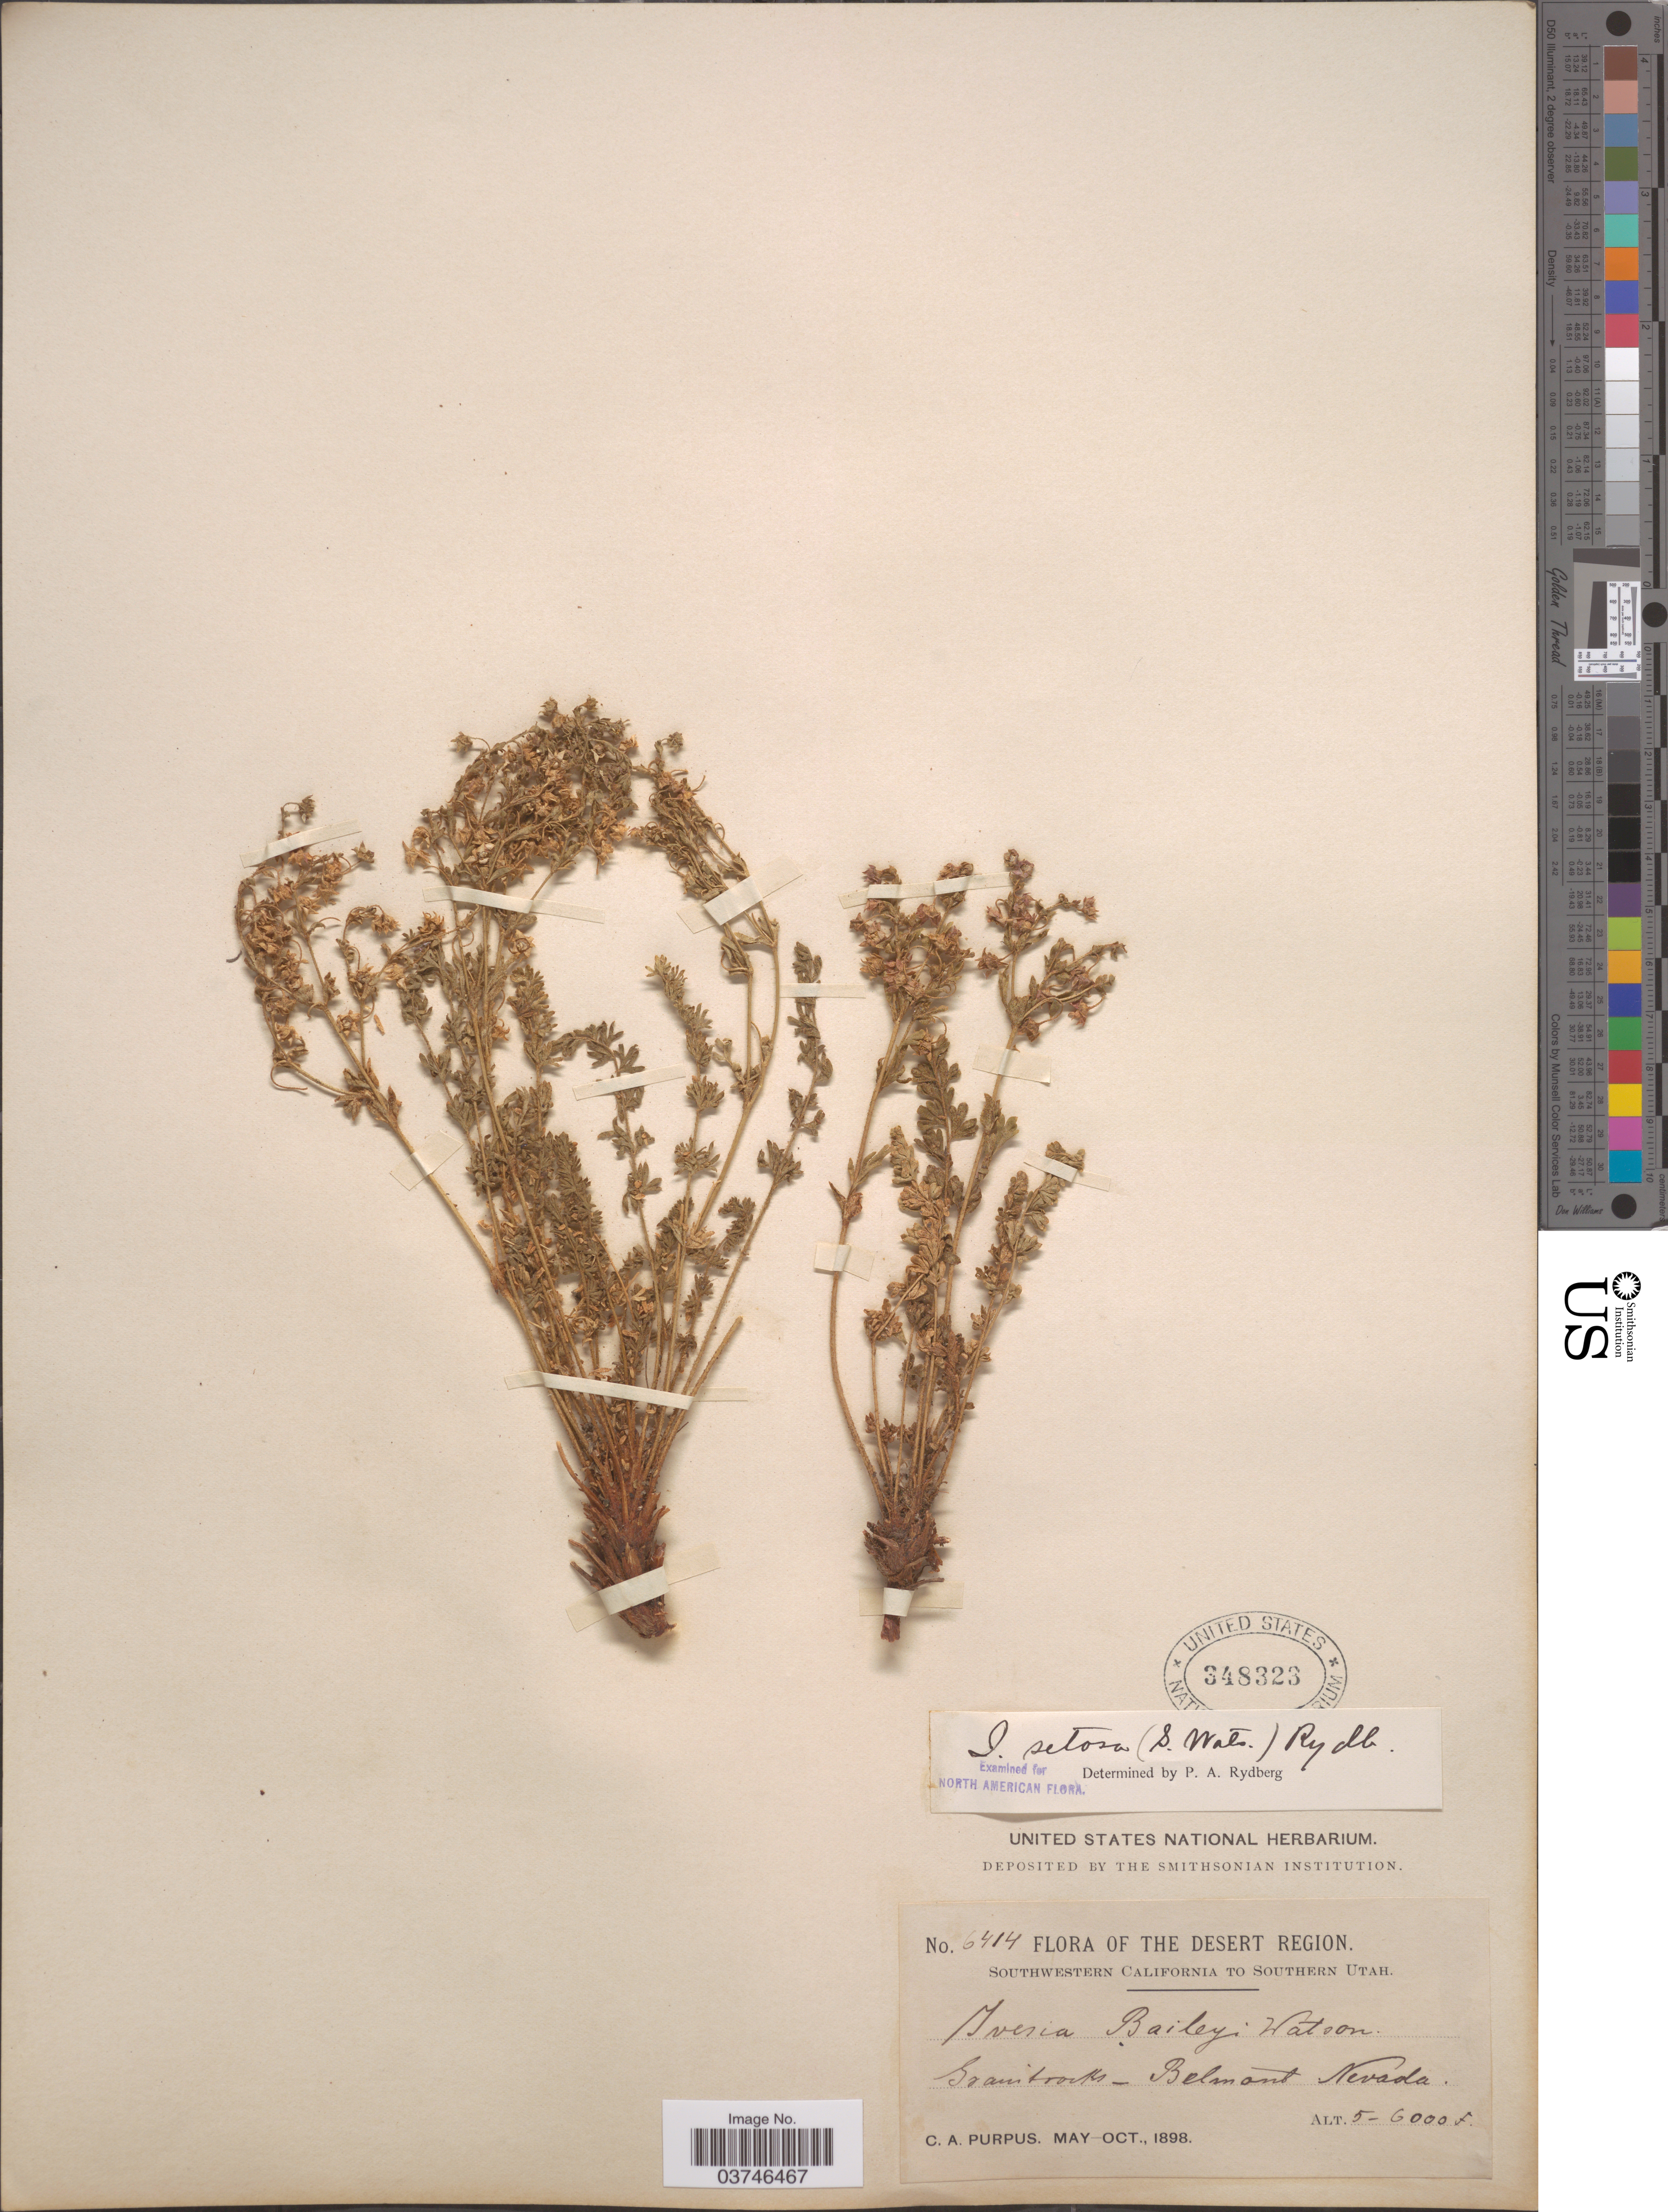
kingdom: Plantae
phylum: Tracheophyta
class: Magnoliopsida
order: Rosales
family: Rosaceae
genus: Potentilla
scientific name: Potentilla setosa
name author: (S. Watson) Mosyakin & Shiyan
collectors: C. A. Purpus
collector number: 6414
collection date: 1898-05/1898-10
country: United States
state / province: Nevada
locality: Desert Region. Belmont.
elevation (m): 1524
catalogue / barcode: US 348323